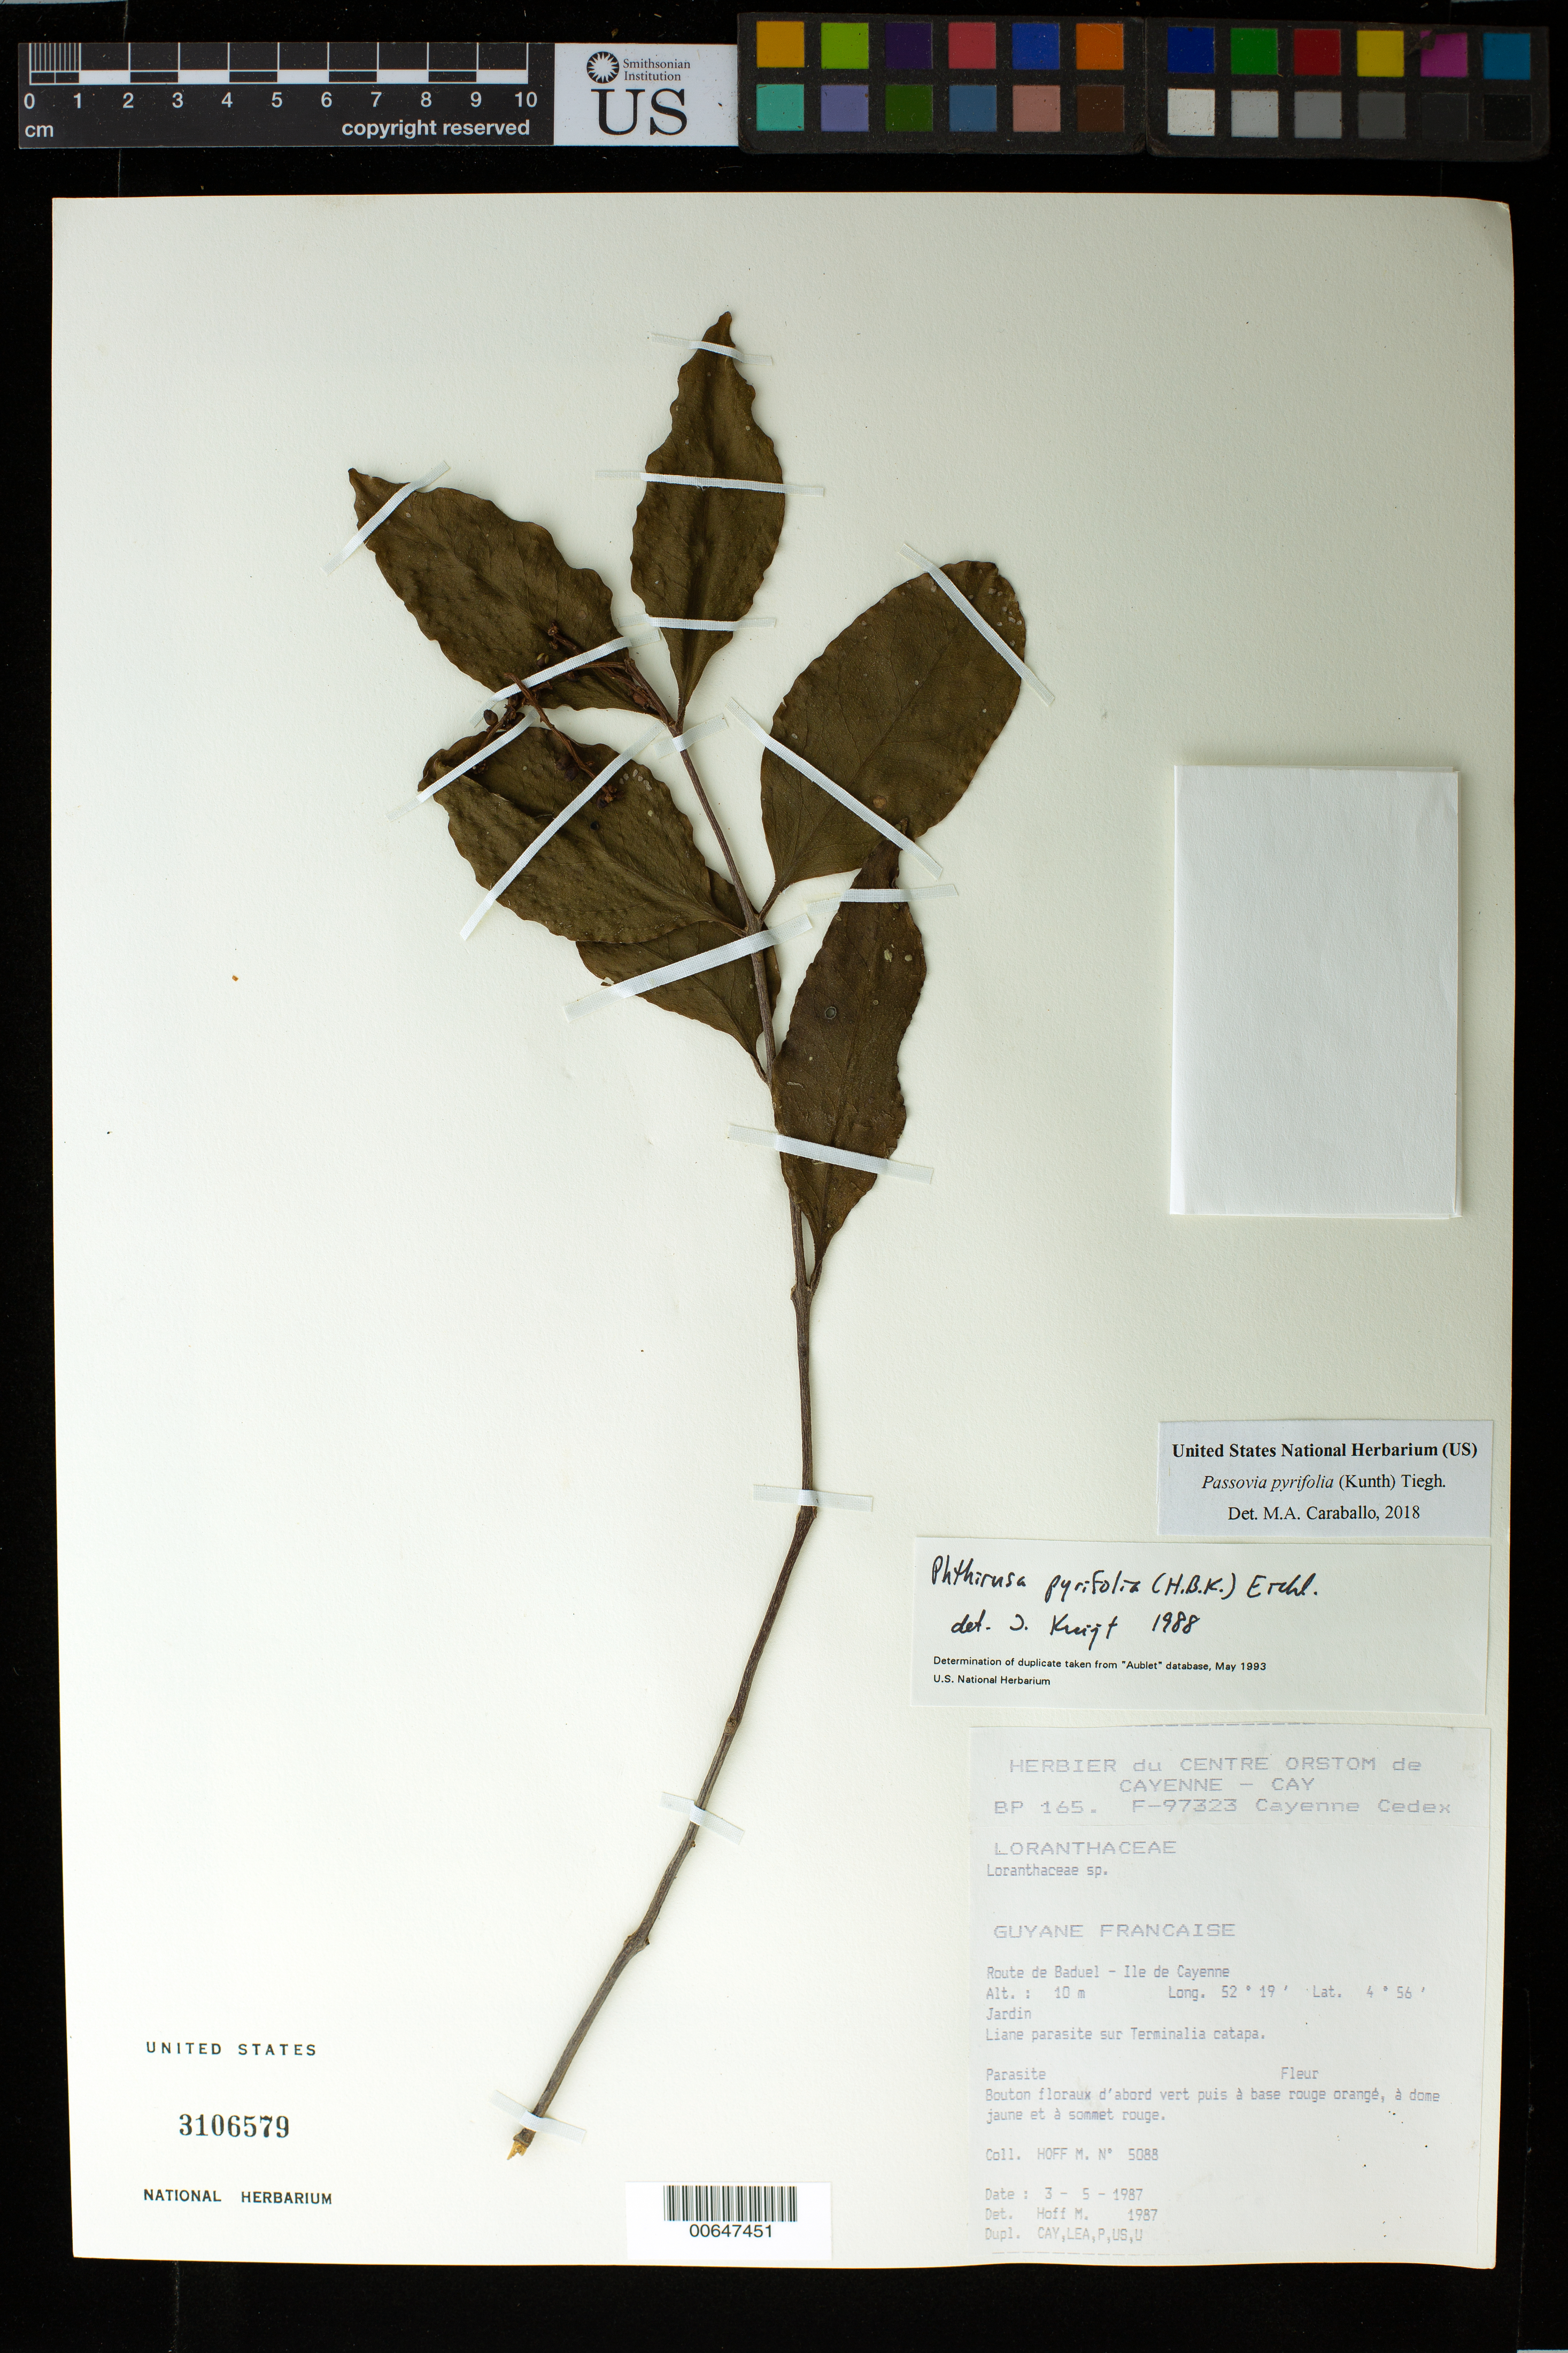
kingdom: Plantae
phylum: Tracheophyta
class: Magnoliopsida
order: Santalales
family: Loranthaceae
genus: Passovia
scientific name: Passovia pyrifolia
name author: (Kunth) Tiegh.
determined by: Caraballo-Ortiz, Marcos A., (MISS), University of Mississippi (UNITED STATES)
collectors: M. Hoff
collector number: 5088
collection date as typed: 3-May-87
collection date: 1987-05-03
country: French Guiana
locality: Route de Baduel, Ile de Cayenne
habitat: Garden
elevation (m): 10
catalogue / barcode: US 3106579